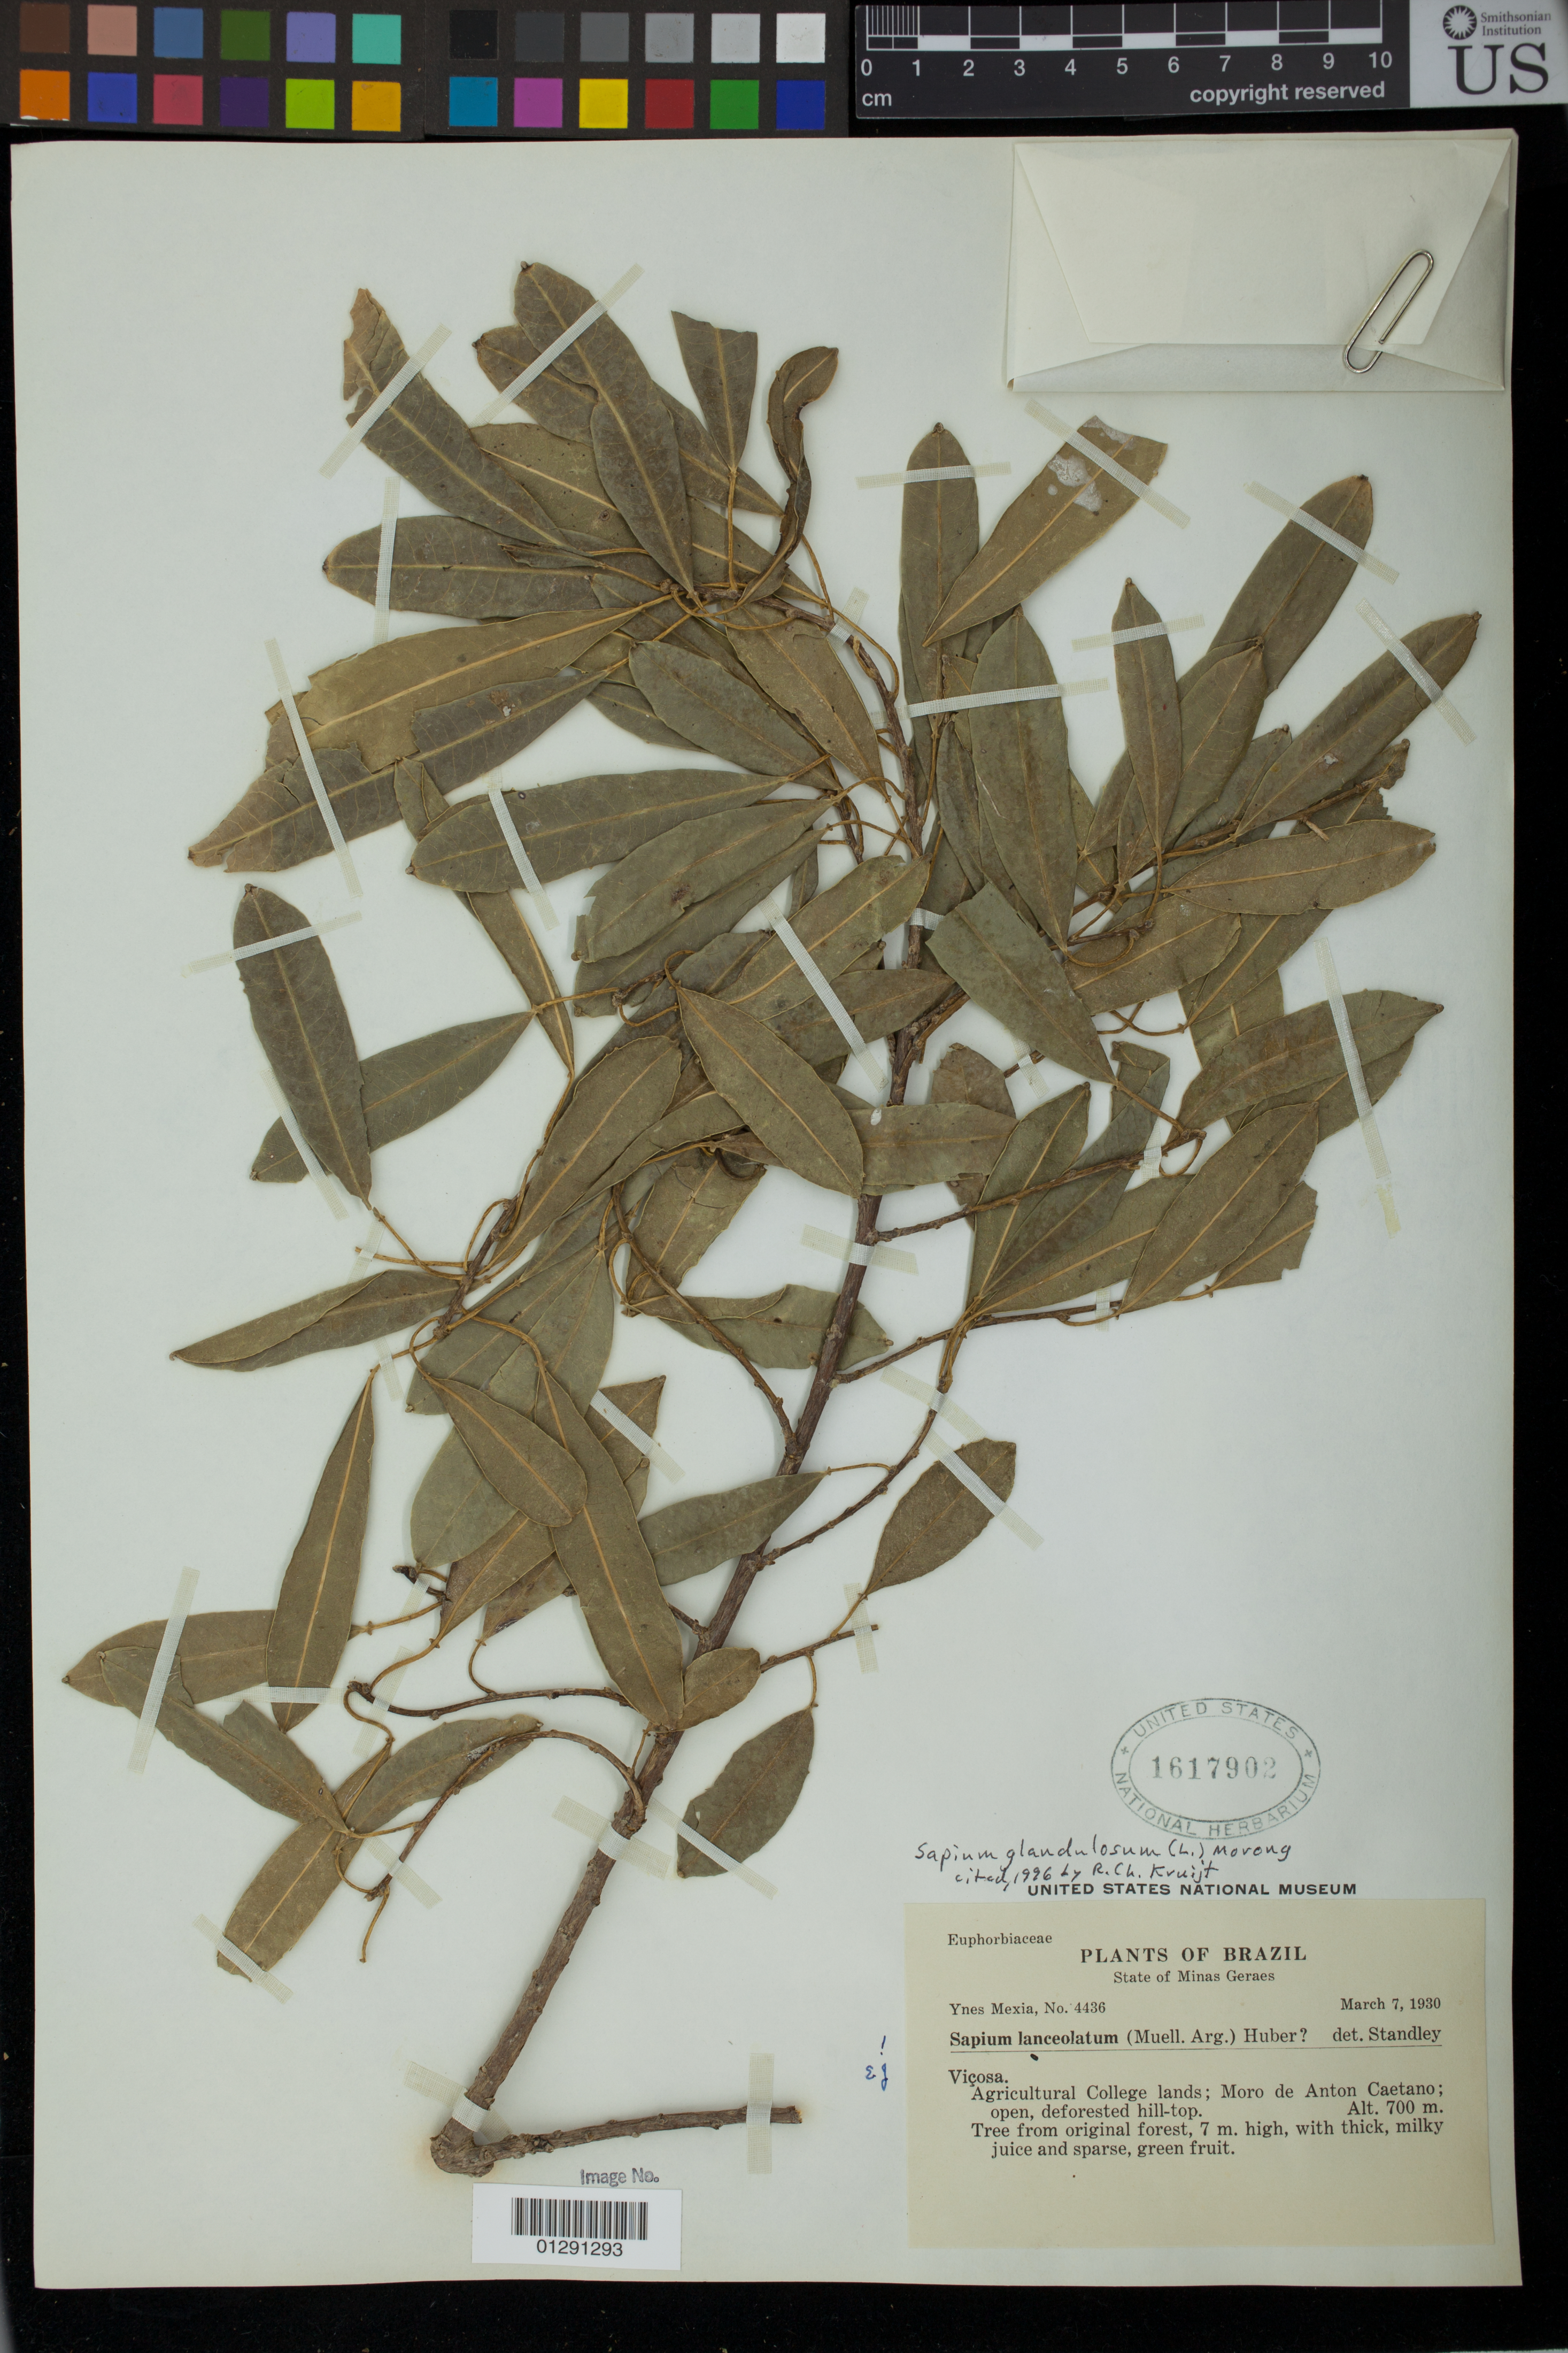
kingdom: Plantae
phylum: Tracheophyta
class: Magnoliopsida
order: Malpighiales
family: Euphorbiaceae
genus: Sapium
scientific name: Sapium glandulatum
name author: (Vell.) Pax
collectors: Y. Mexia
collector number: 4436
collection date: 1930-03-07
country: Brazil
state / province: Minas Gerais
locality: Vicosa: Agricultural College lands; Moro de Anton Caetano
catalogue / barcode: US 1617902